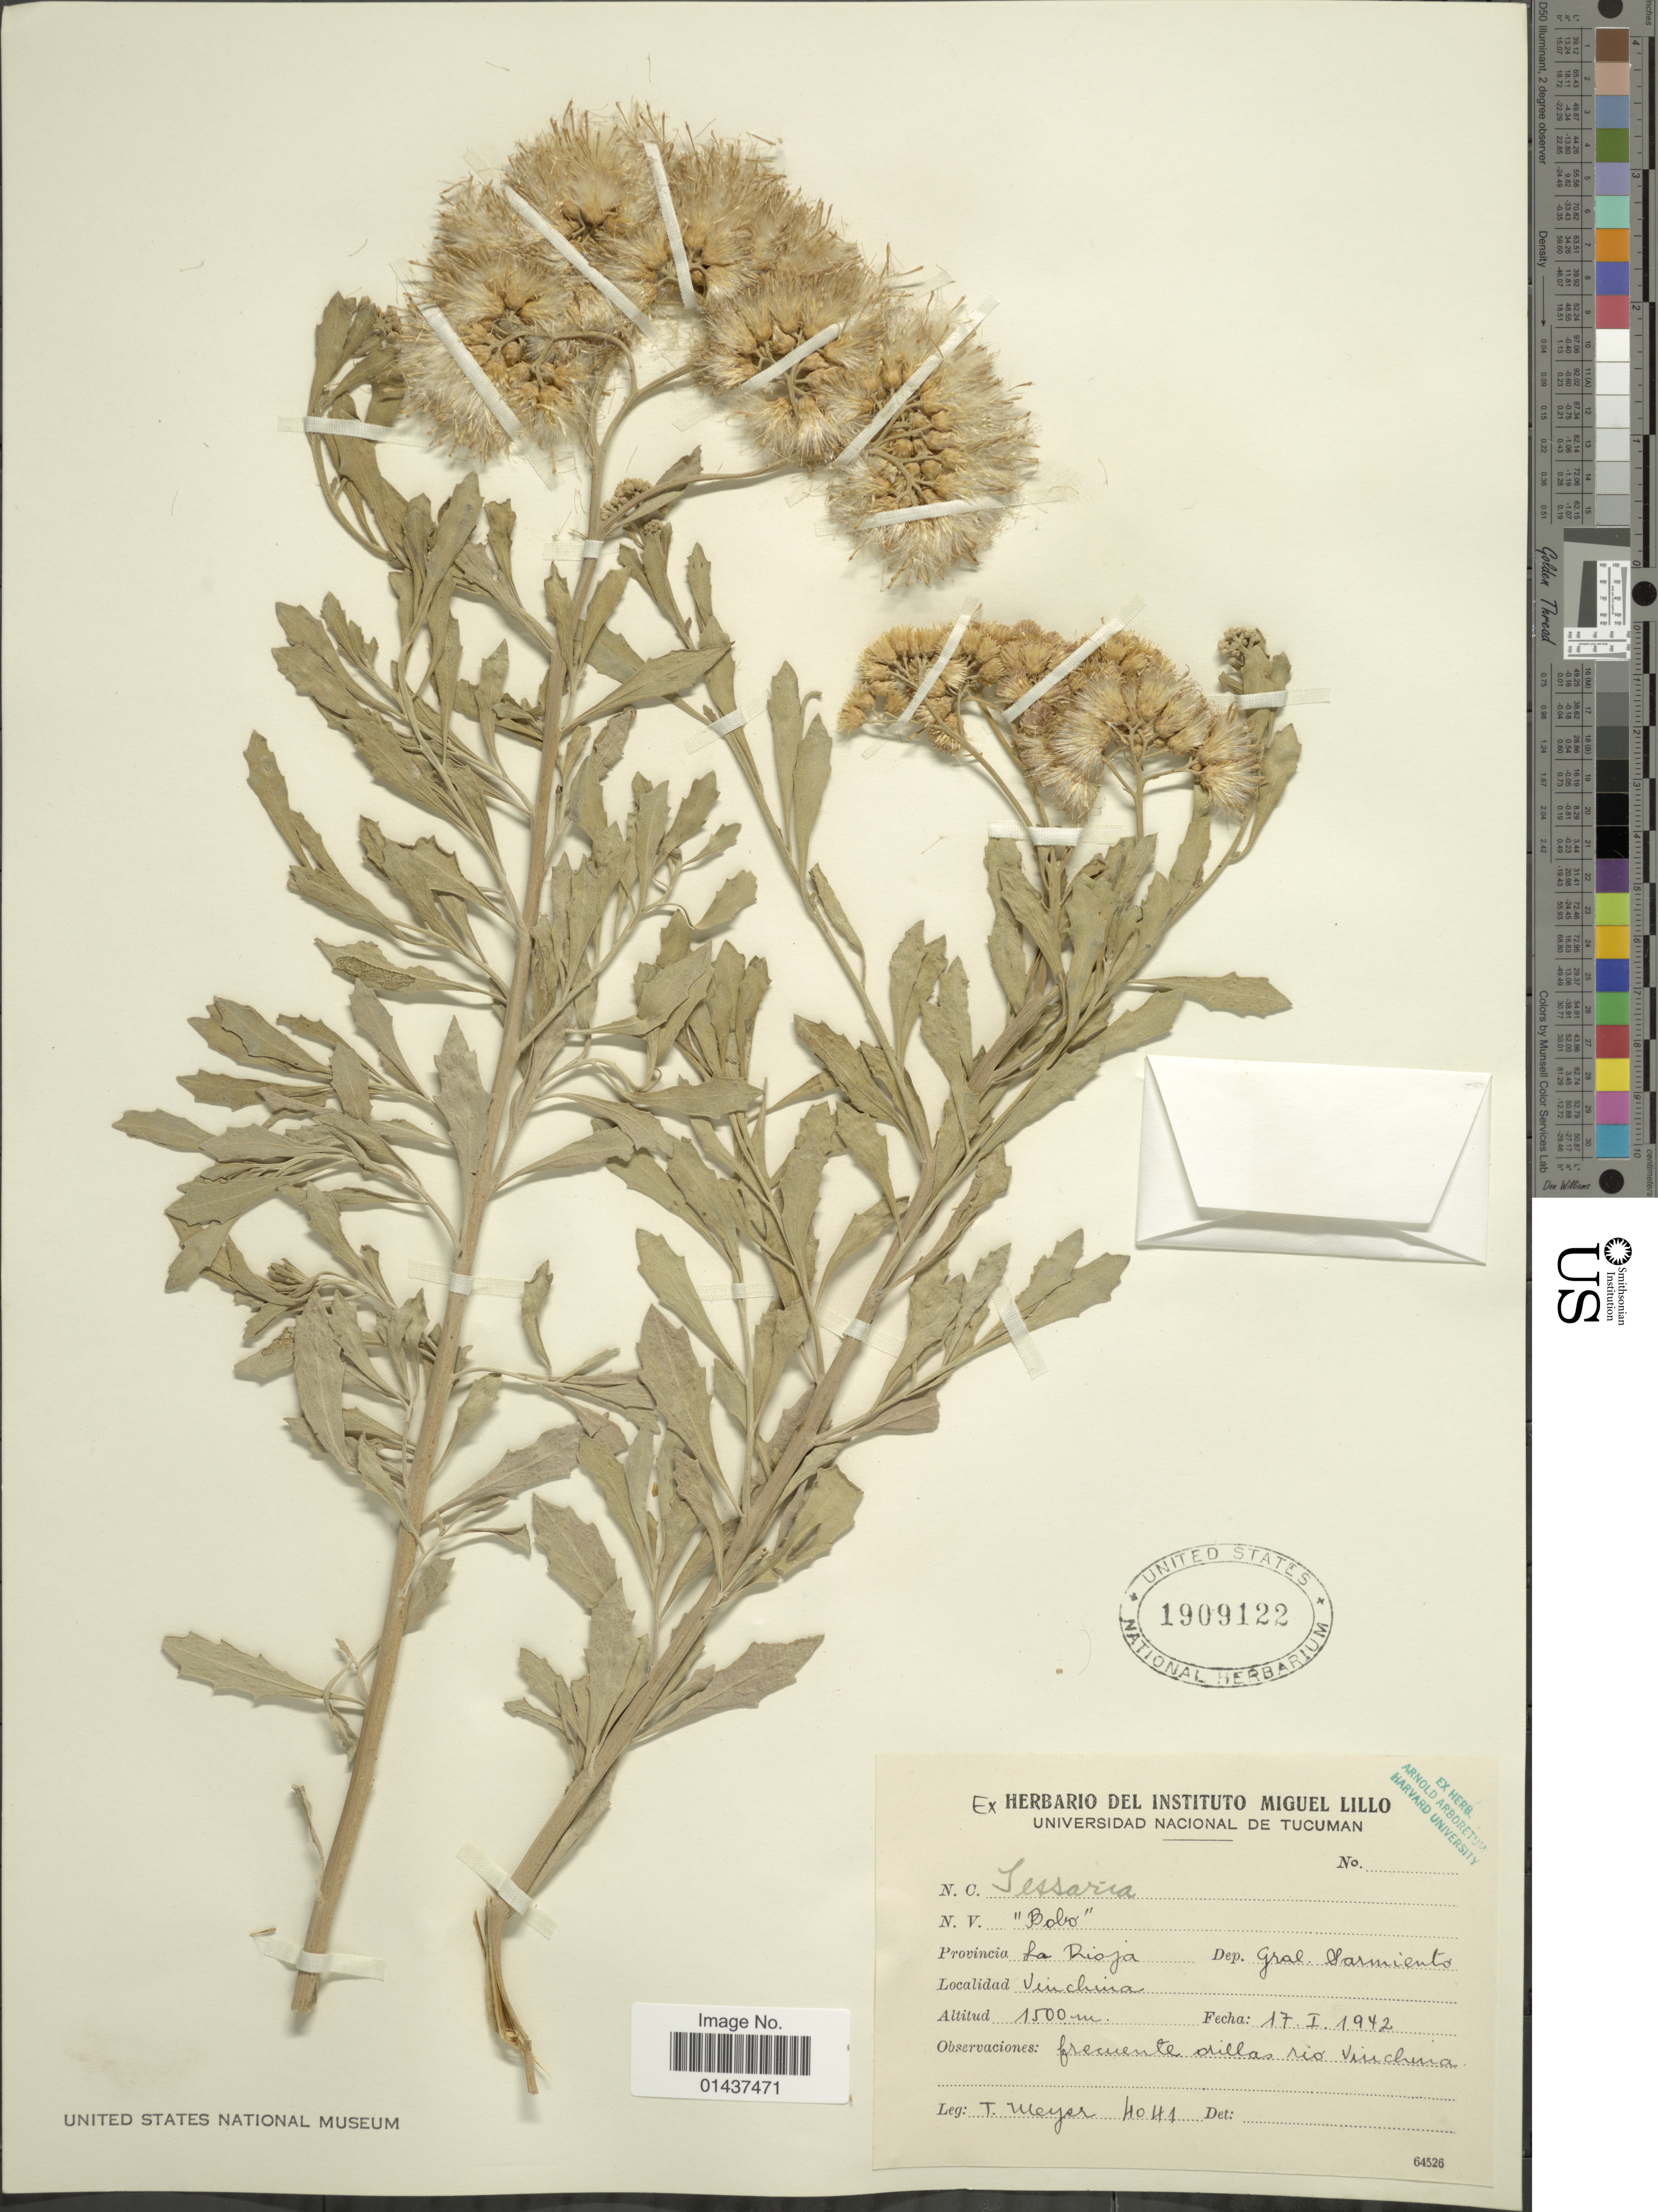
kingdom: Plantae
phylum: Tracheophyta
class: Magnoliopsida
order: Asterales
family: Asteraceae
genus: Tessaria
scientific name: Tessaria sp.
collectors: T. Meyer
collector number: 4041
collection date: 1942-01-17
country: Argentina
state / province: La Rioja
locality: Dep. Gral Sarmiento, Jinchina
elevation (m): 1500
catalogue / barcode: US 1909122